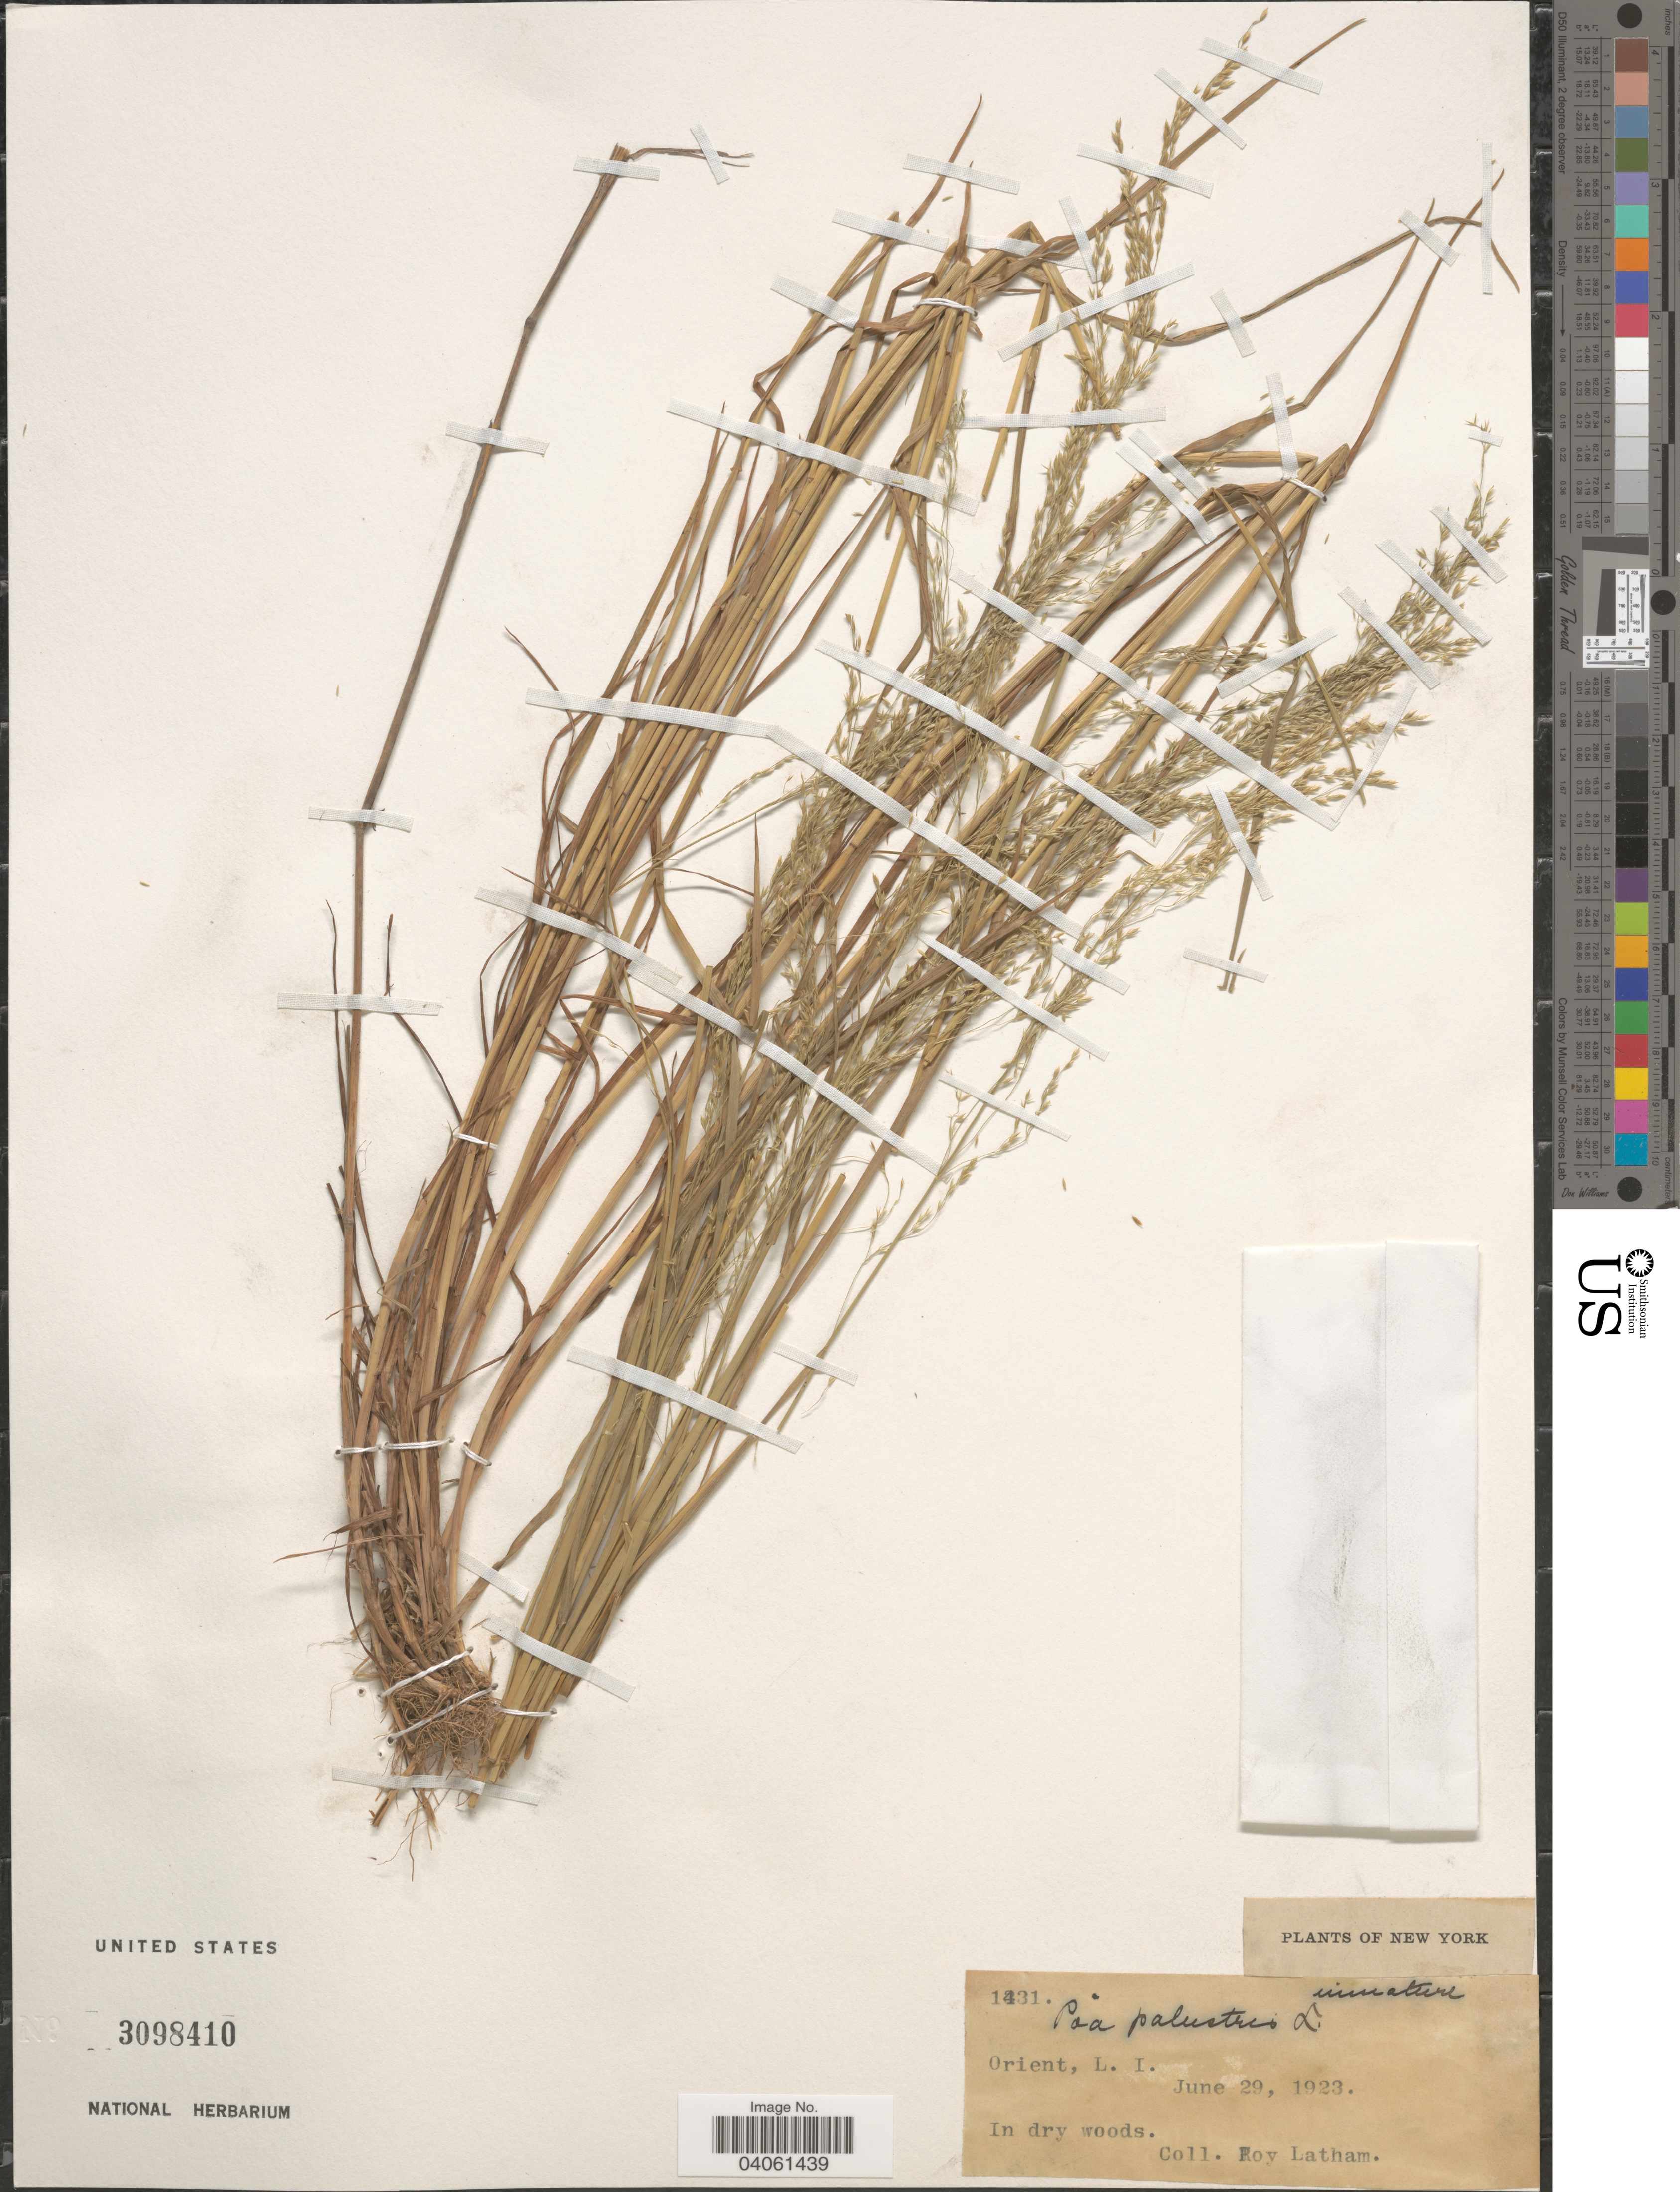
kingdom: Plantae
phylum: Tracheophyta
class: Liliopsida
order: Poales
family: Poaceae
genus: Poa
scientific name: Poa palustris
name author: L.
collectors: R. Latham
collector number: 1431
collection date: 1923-06-29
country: United States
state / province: New York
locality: Orient, L. I.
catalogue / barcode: US 3098410